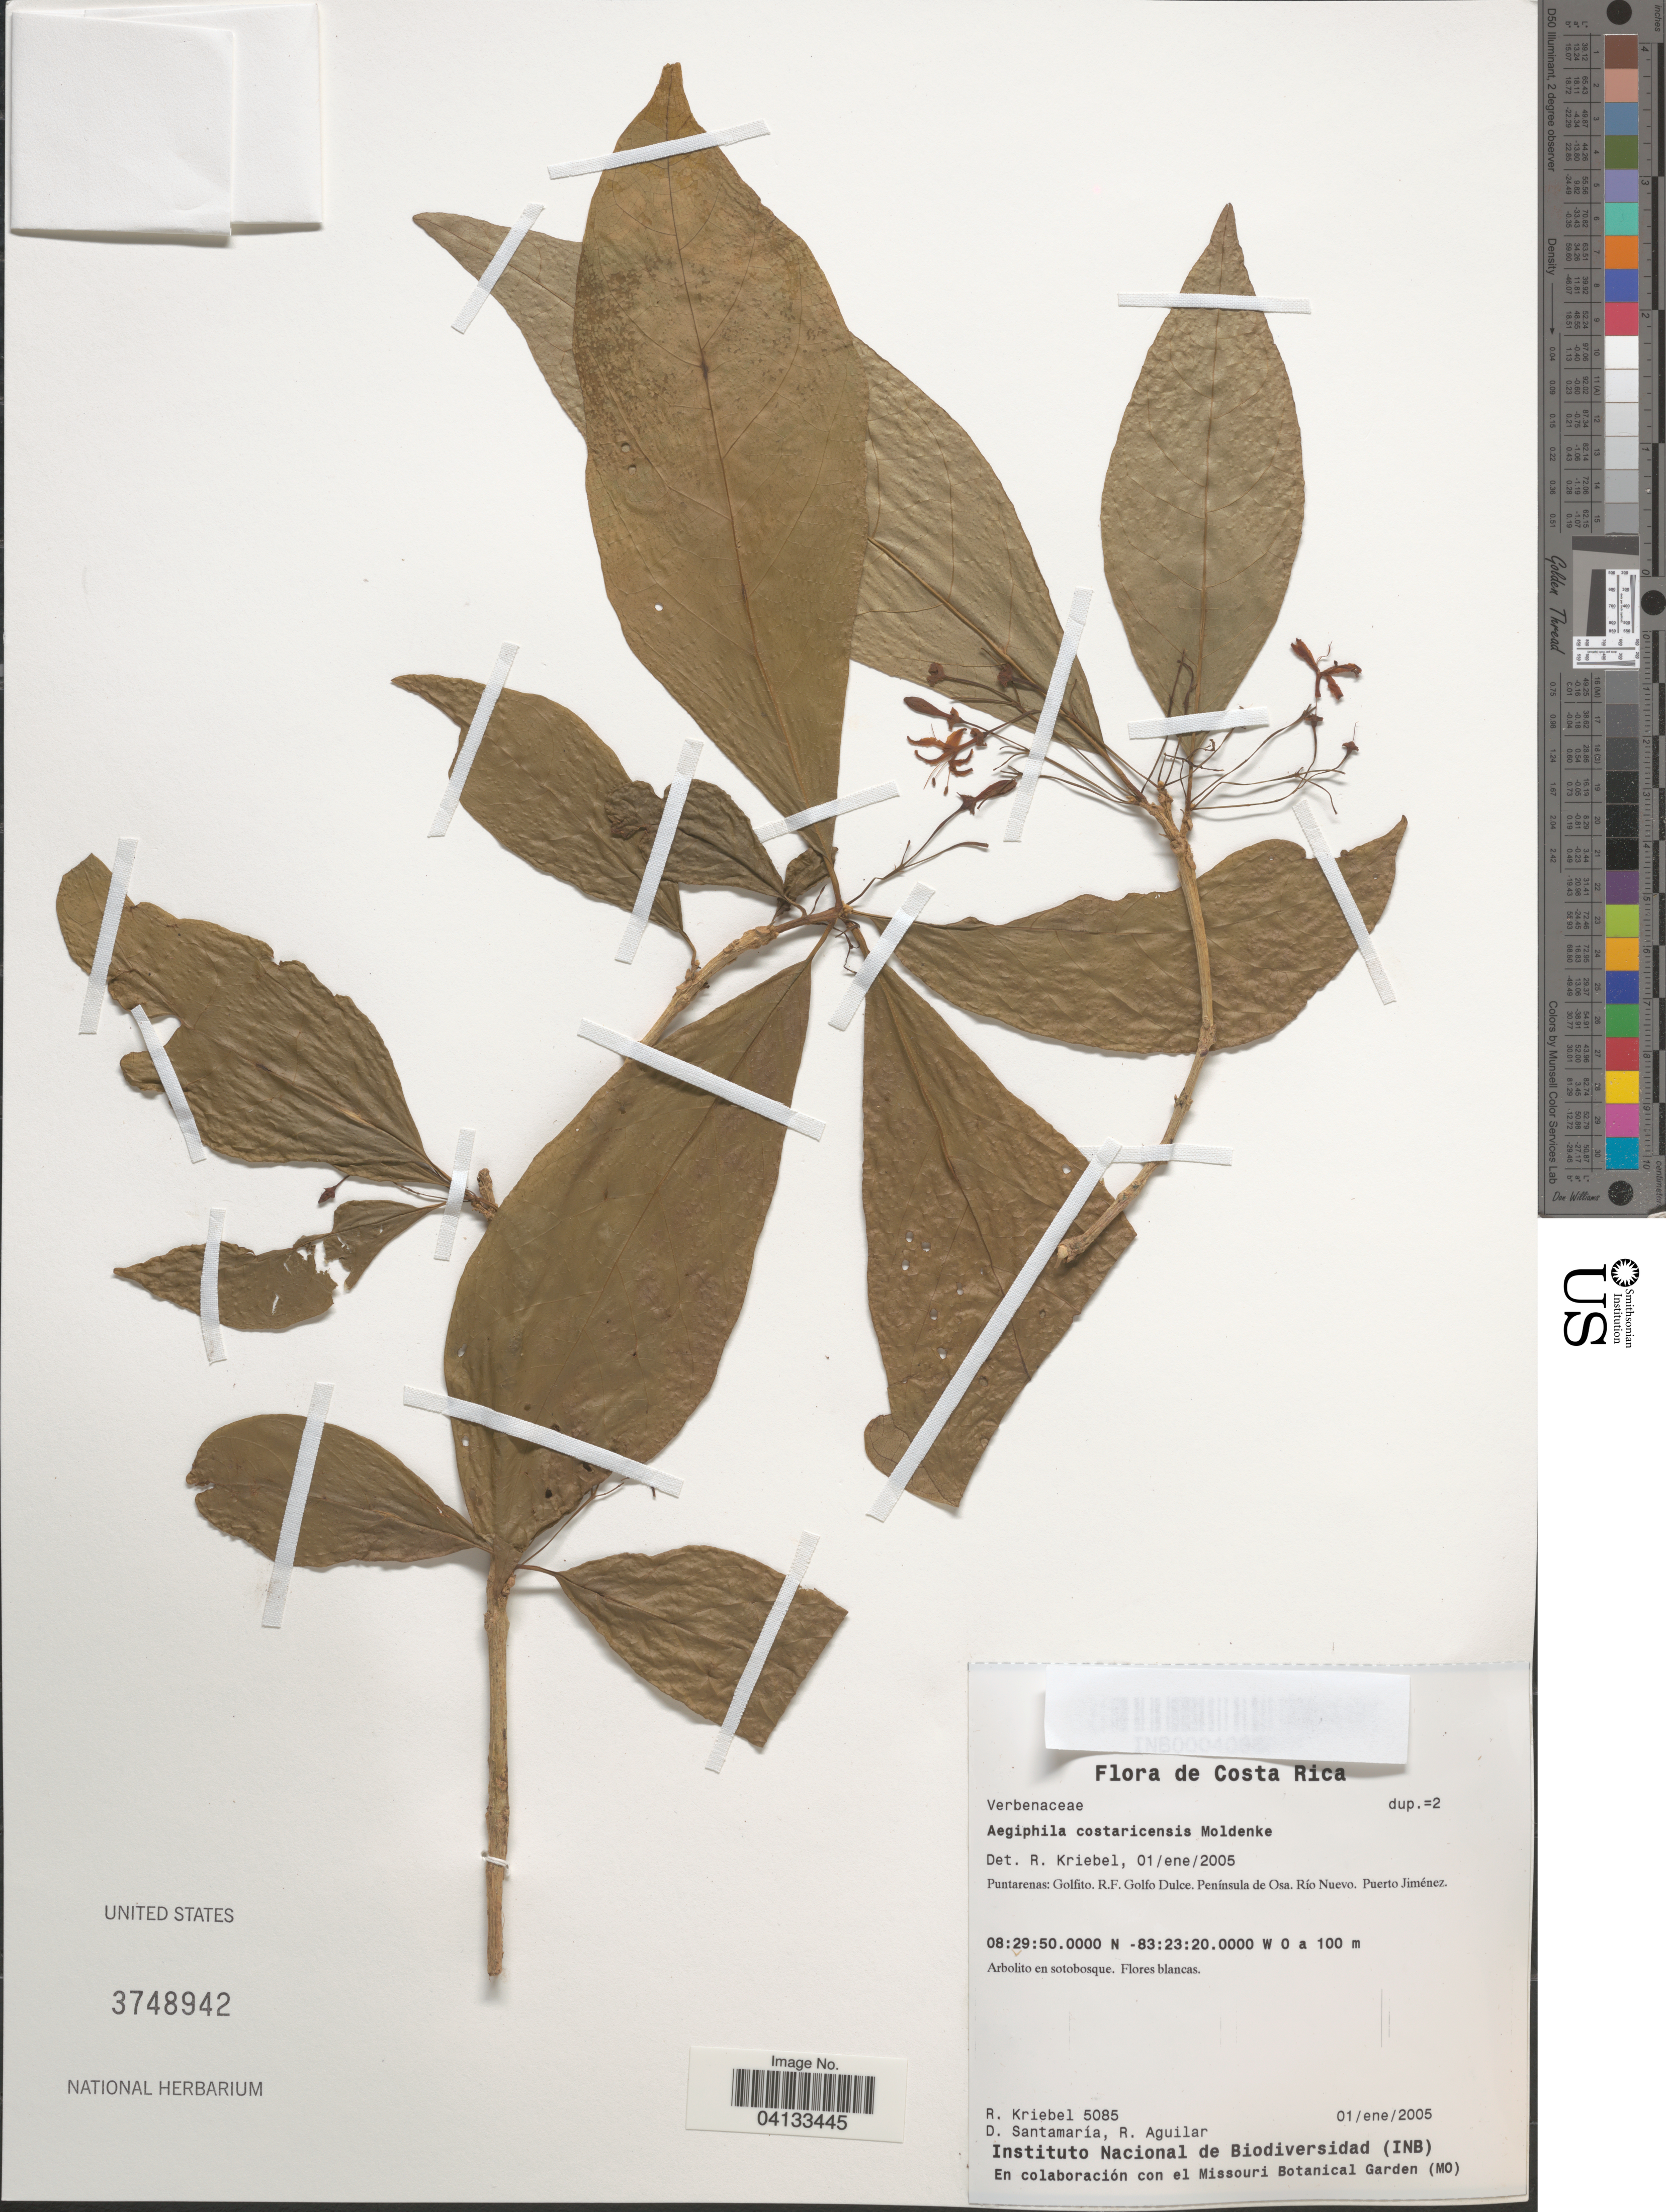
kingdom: Plantae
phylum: Tracheophyta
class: Magnoliopsida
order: Lamiales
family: Lamiaceae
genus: Aegiphila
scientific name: Aegiphila costaricensis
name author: Moldenke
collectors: R. Kriebel, D. Santamaria & R. Aguilar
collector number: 5085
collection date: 2005-01-01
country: Costa Rica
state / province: Puntarenas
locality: Golfito. R.F. Golfo Dulce. Península de Osa. Río Nuevo. Puerto Jimenéz.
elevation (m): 100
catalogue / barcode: US 3748942